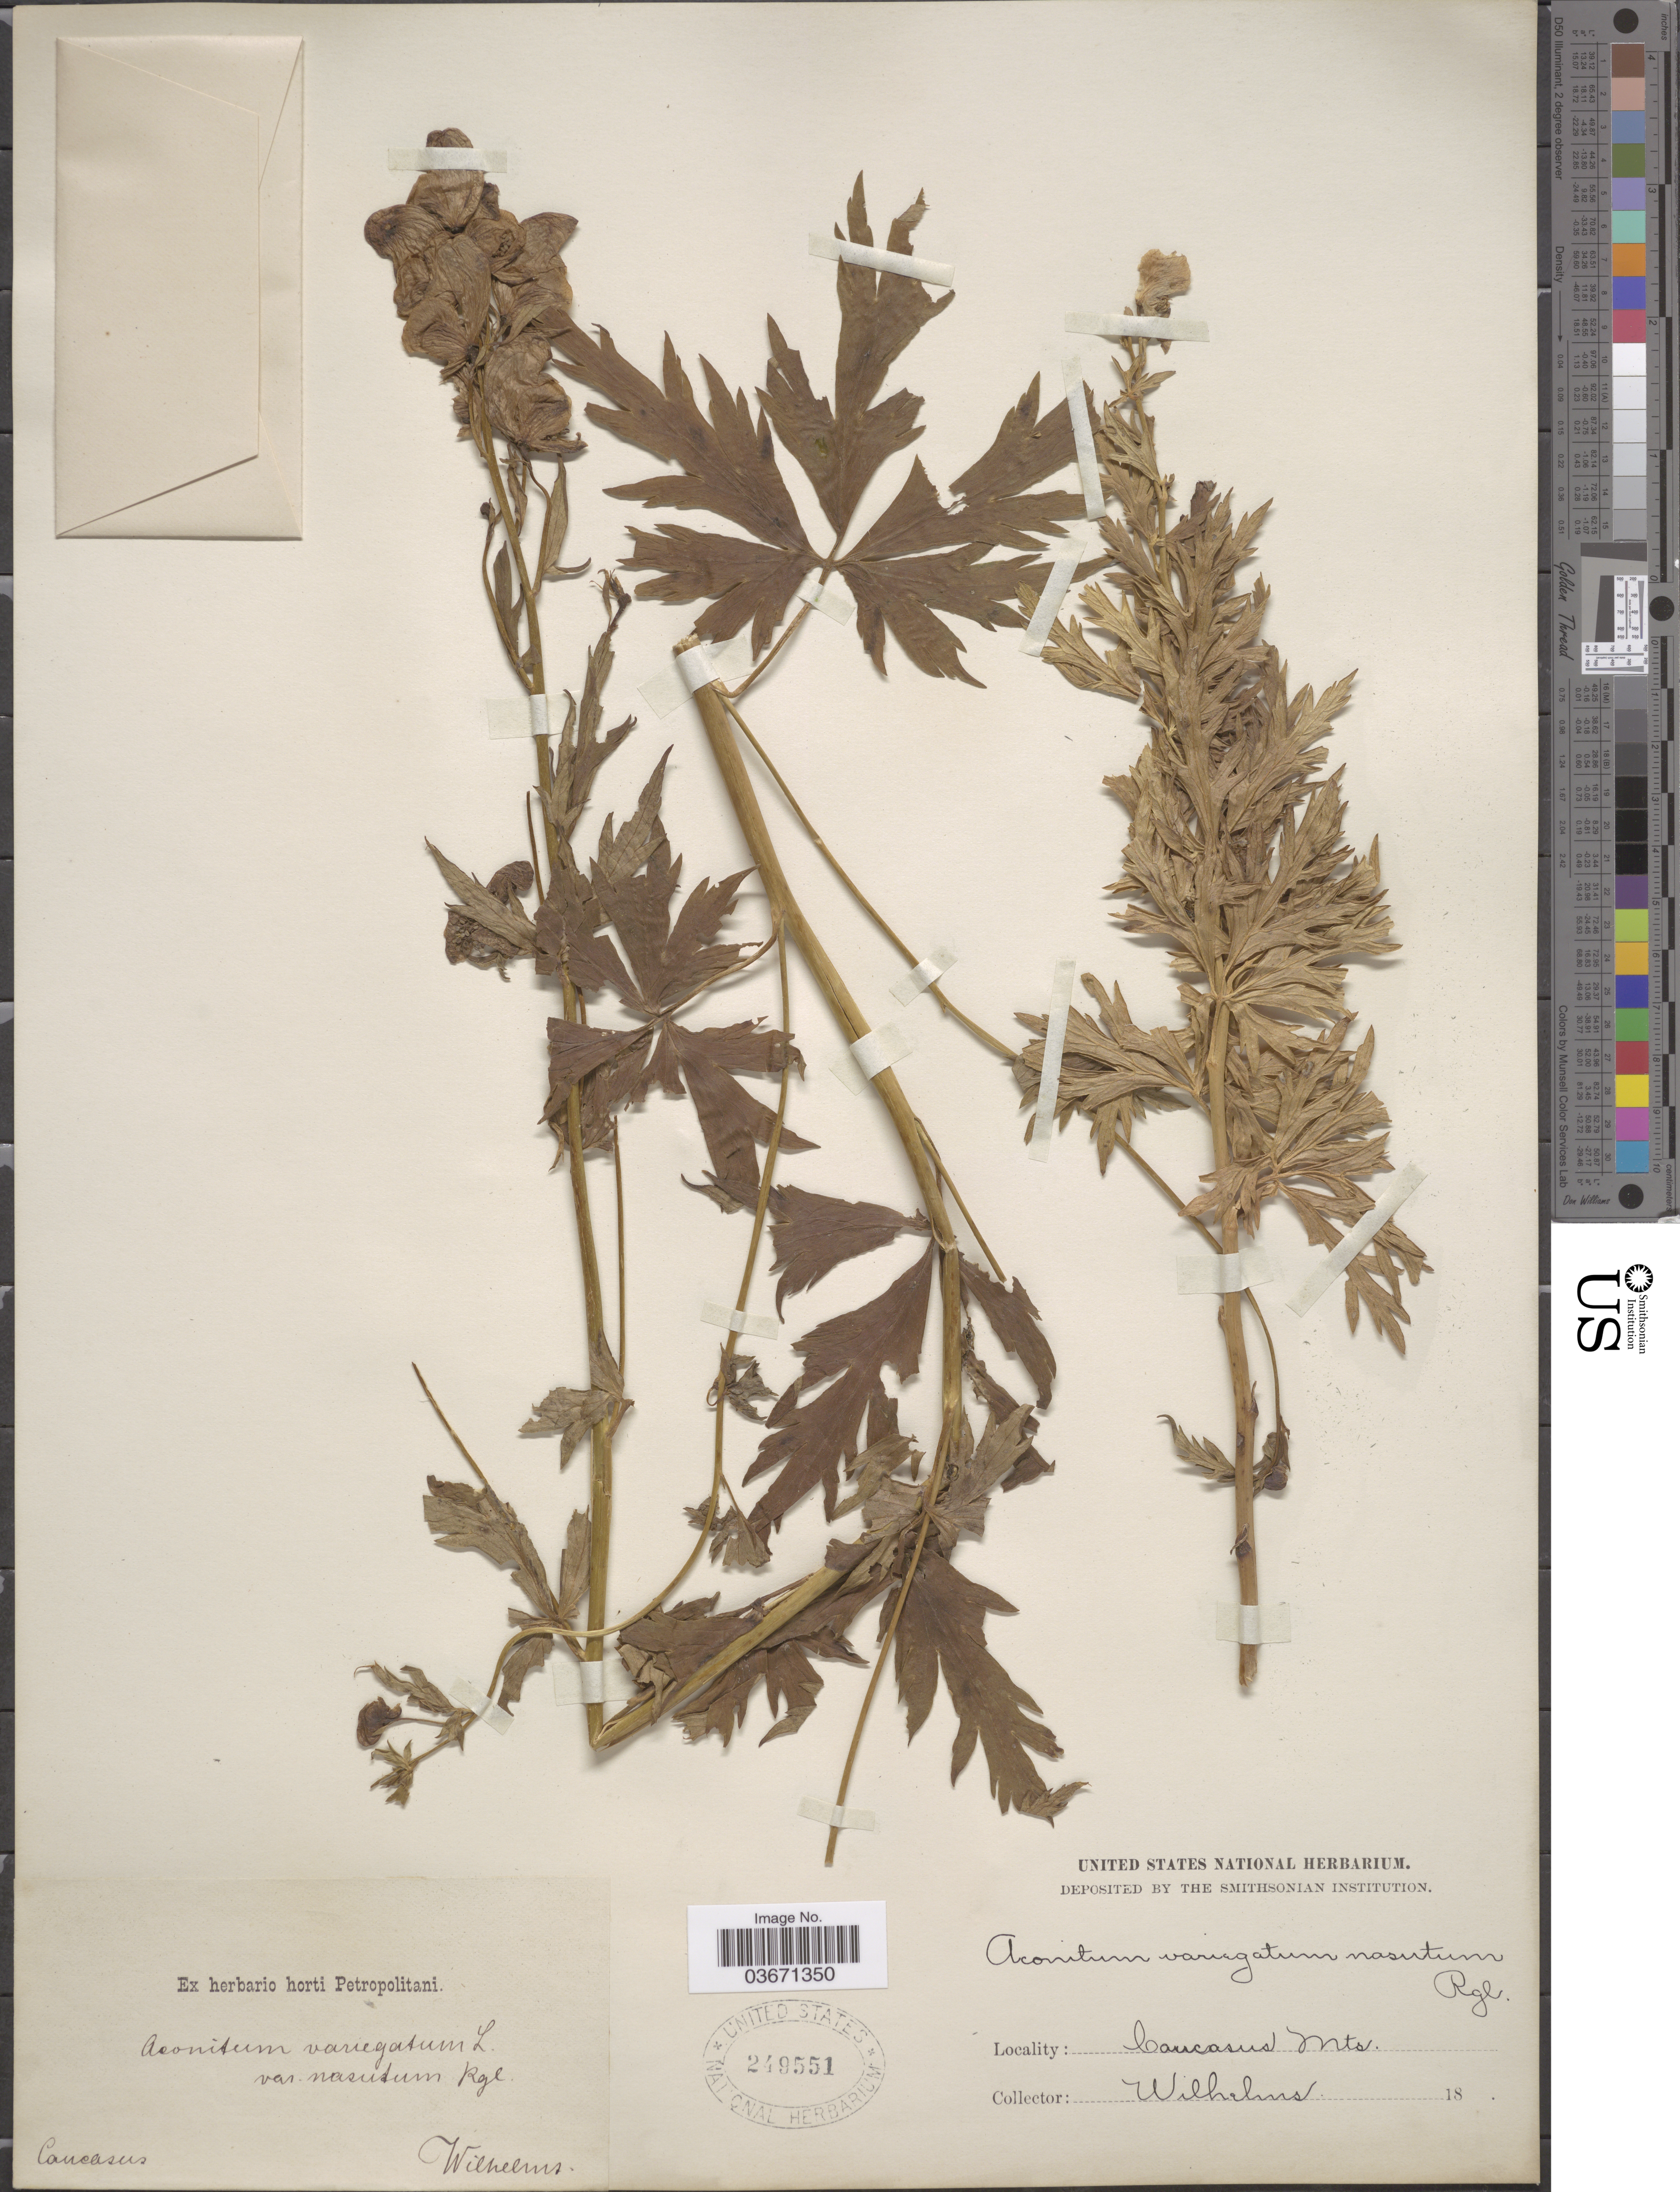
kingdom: Plantae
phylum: Tracheophyta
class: Magnoliopsida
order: Ranunculales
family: Ranunculaceae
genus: Aconitum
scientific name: Aconitum nasutum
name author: Fisch. ex Rchb.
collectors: C. Wilhelms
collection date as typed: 18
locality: Caucasus Mts.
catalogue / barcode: US 249551